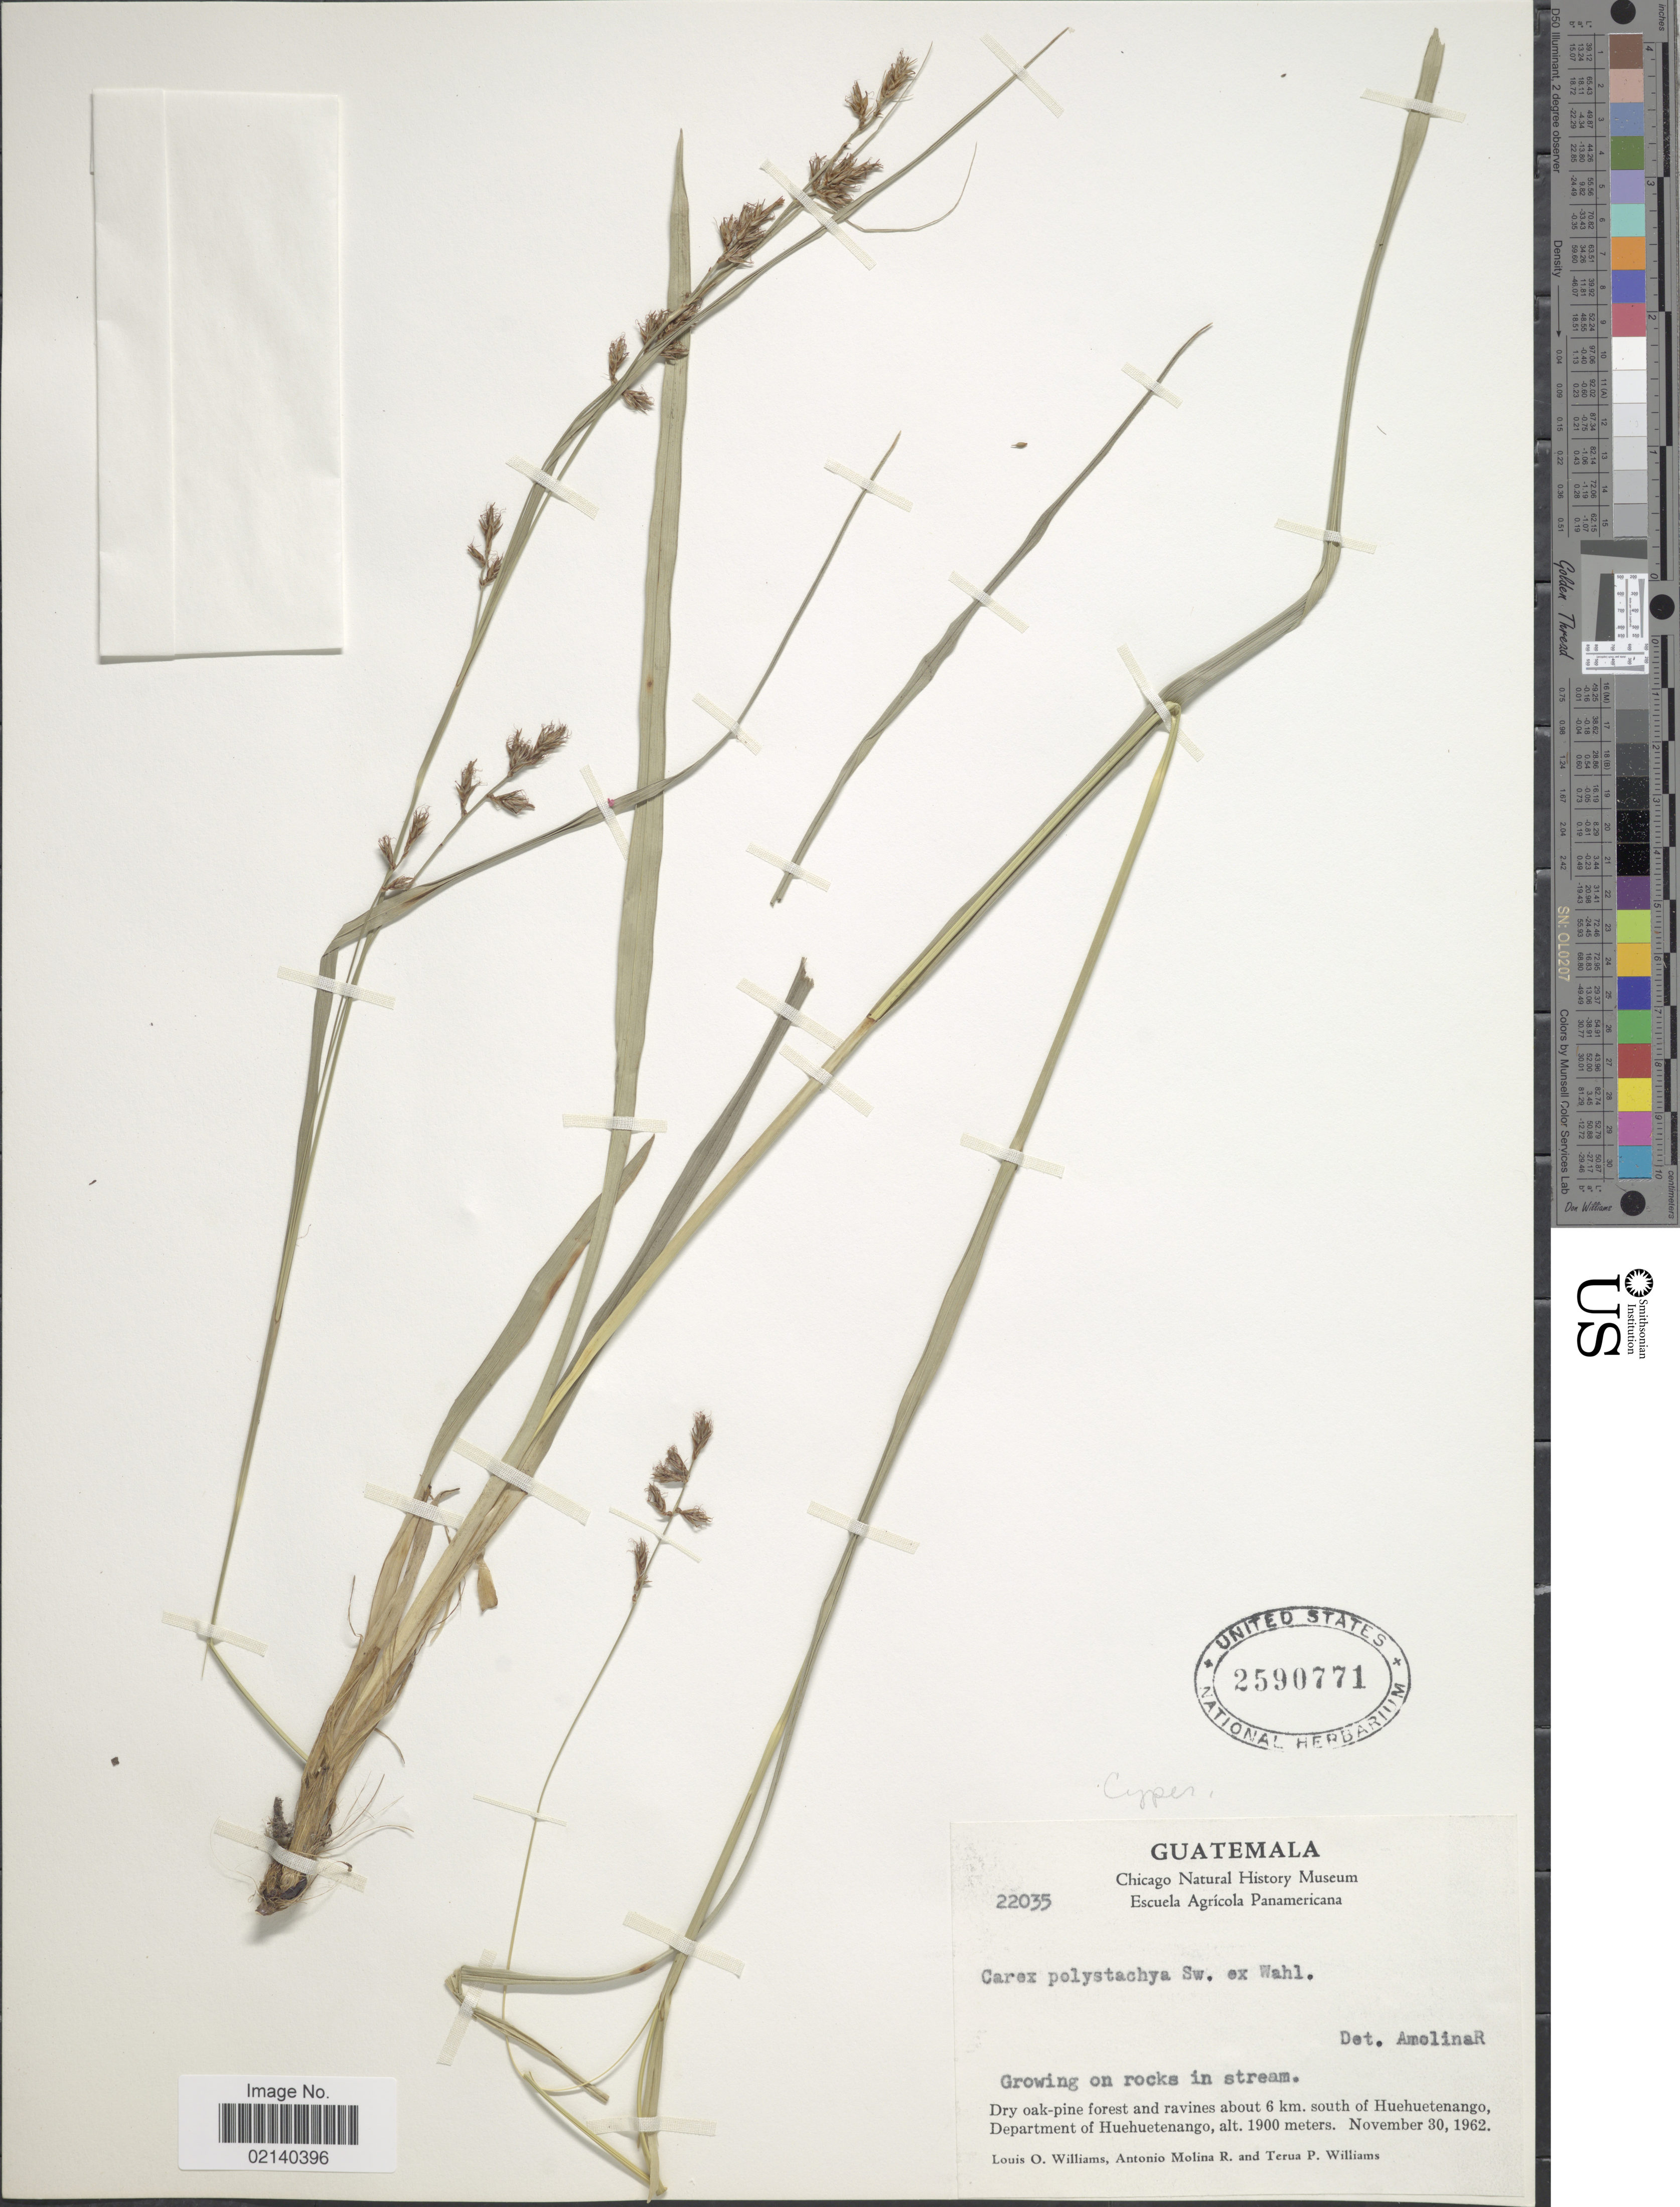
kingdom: Plantae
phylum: Tracheophyta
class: Liliopsida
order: Poales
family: Cyperaceae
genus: Carex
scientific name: Carex polystachya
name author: Sw. ex Wahlenb.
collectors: L. O. Williams, A. Molina R. & T. Williams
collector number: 22035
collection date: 1962-11-30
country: Guatemala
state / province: Huehuetenango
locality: On rocks in stream, forest and ravines about 6 km. south of Huehuetenango.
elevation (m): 1900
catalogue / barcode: US 2590771